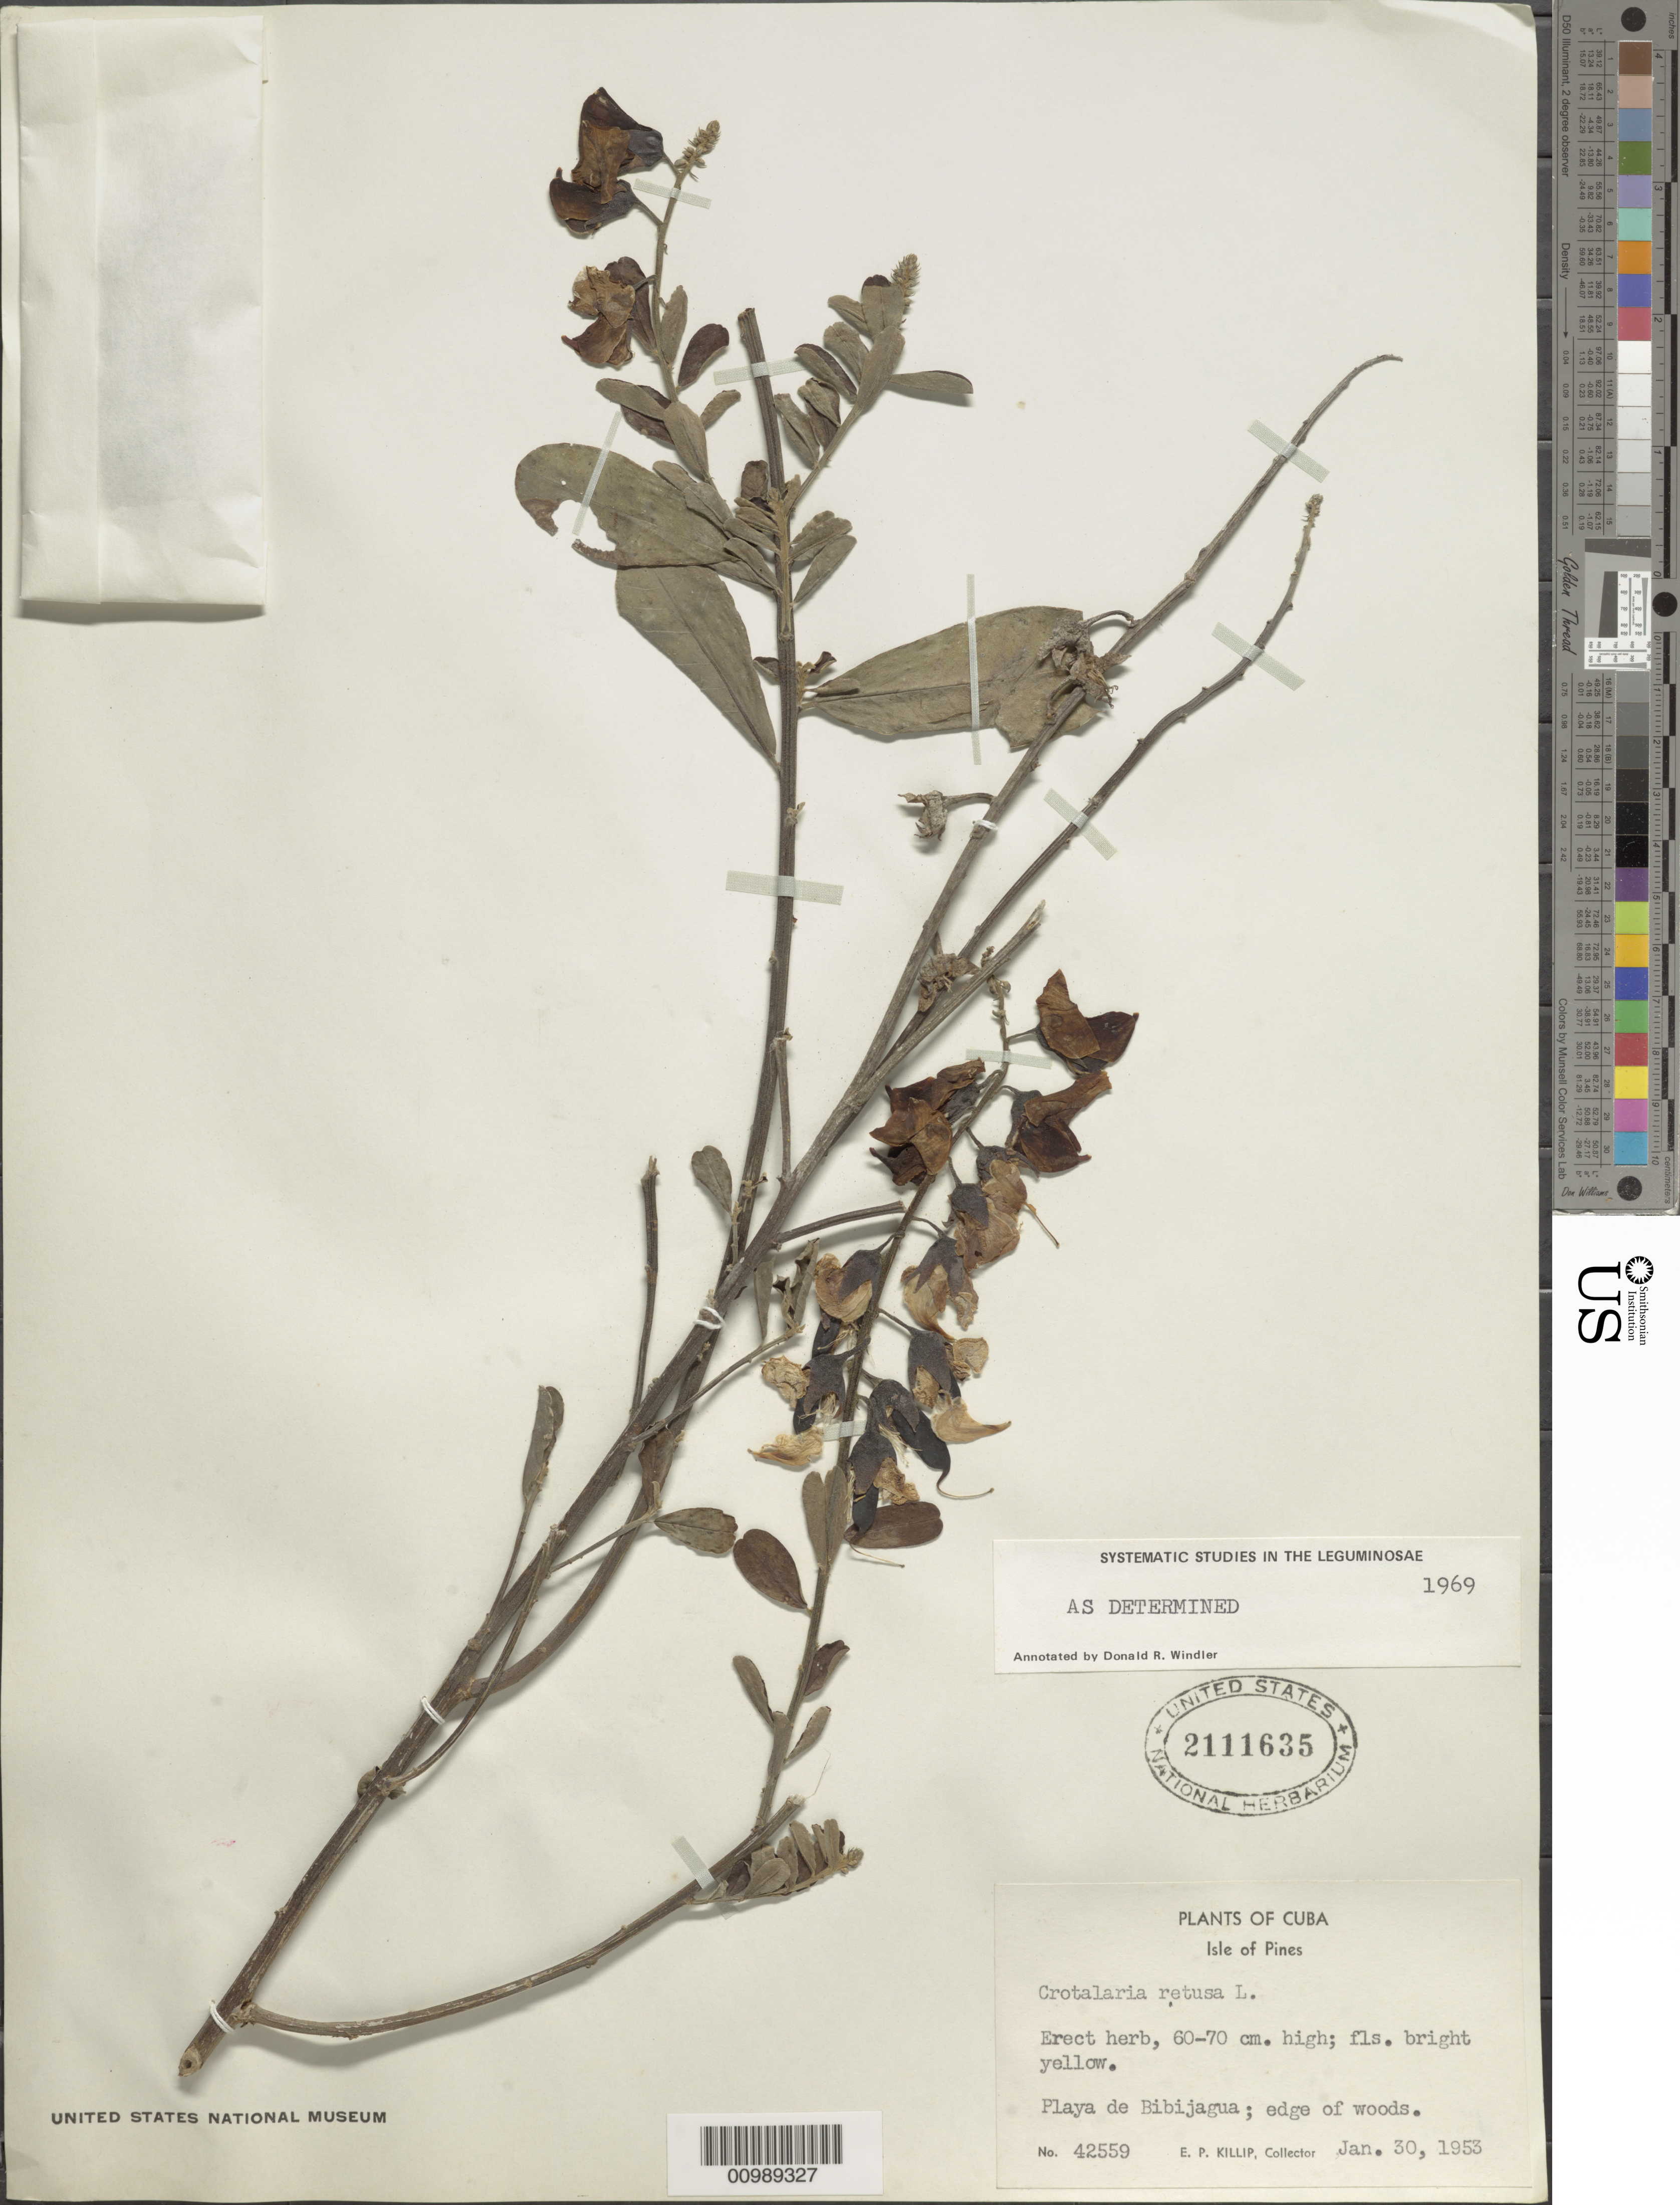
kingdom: Plantae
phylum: Tracheophyta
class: Magnoliopsida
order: Fabales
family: Fabaceae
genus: Crotalaria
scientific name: Crotalaria retusa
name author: L.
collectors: E. P. Killip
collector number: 42559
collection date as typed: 30 Jan 1953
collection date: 1953-01-30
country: Cuba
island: Isla de la Juventud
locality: Playa de Bibijagua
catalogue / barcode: US 2111635